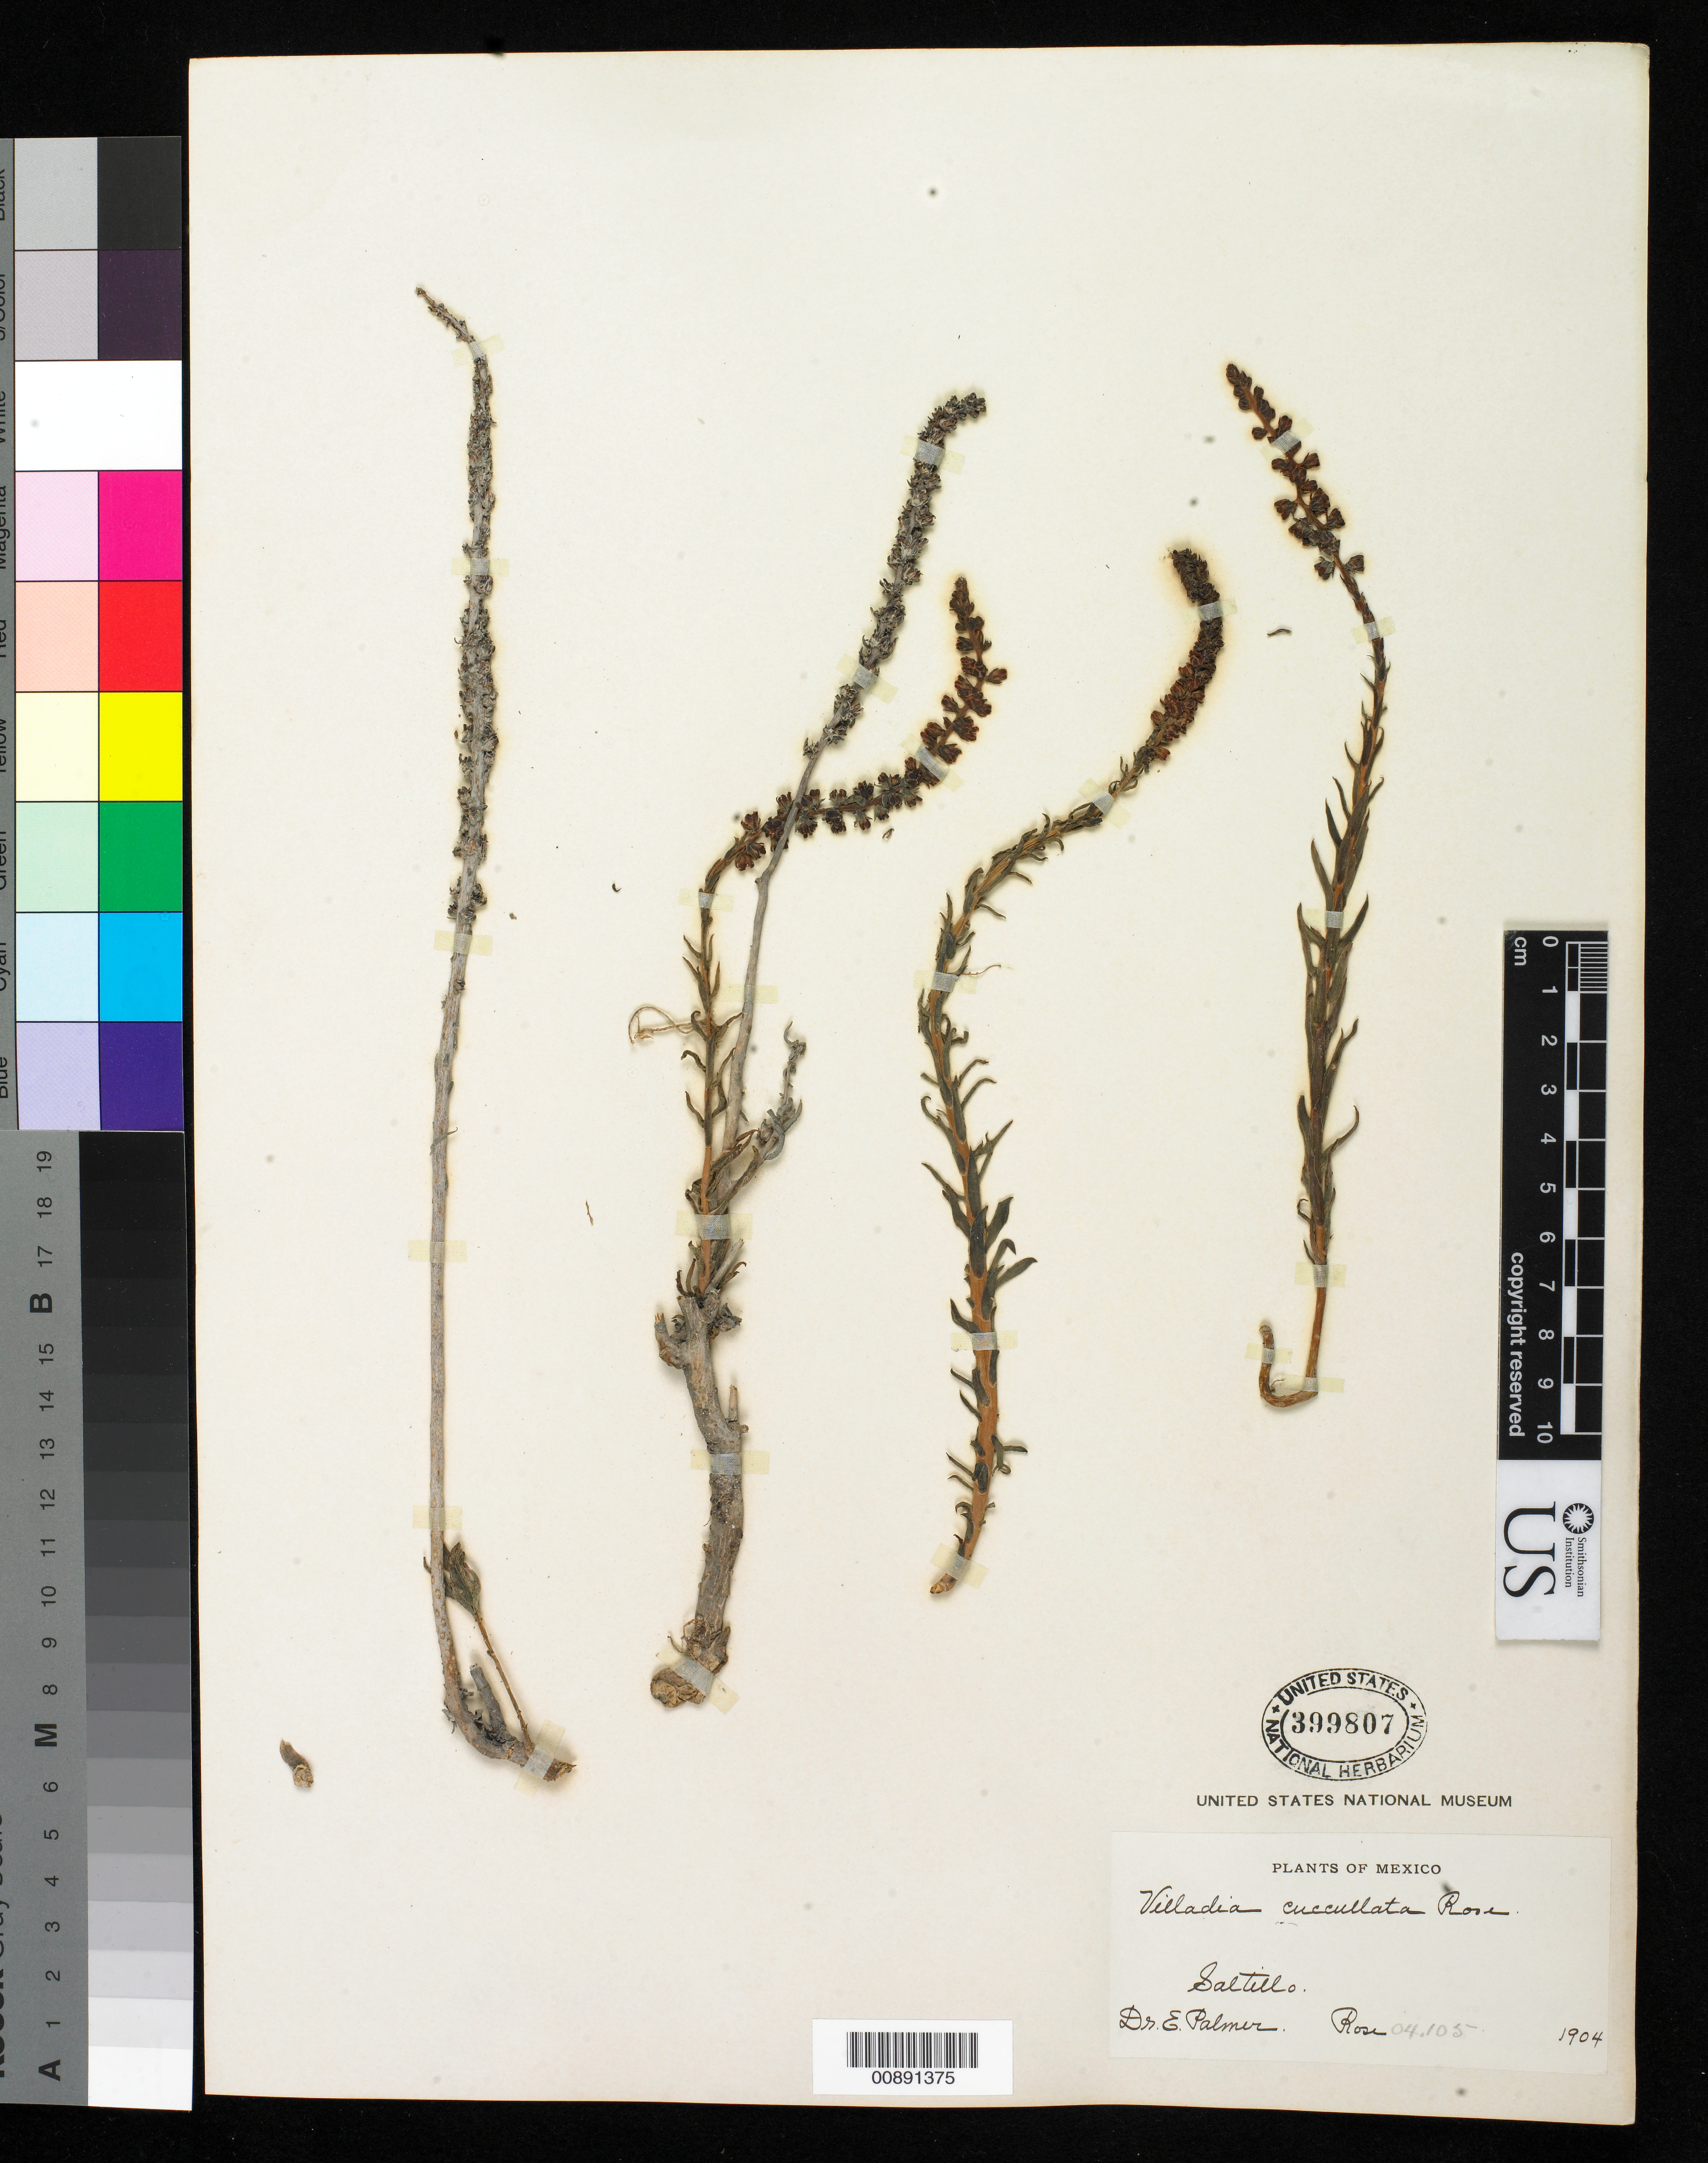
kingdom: Plantae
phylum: Tracheophyta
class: Magnoliopsida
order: Saxifragales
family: Crassulaceae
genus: Villadia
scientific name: Villadia cucullata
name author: Rose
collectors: E. Palmer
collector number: (Rose 04105)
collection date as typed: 1904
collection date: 1904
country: Mexico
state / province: Coahuila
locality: Saltillo, Coahuila.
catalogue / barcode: US 399807